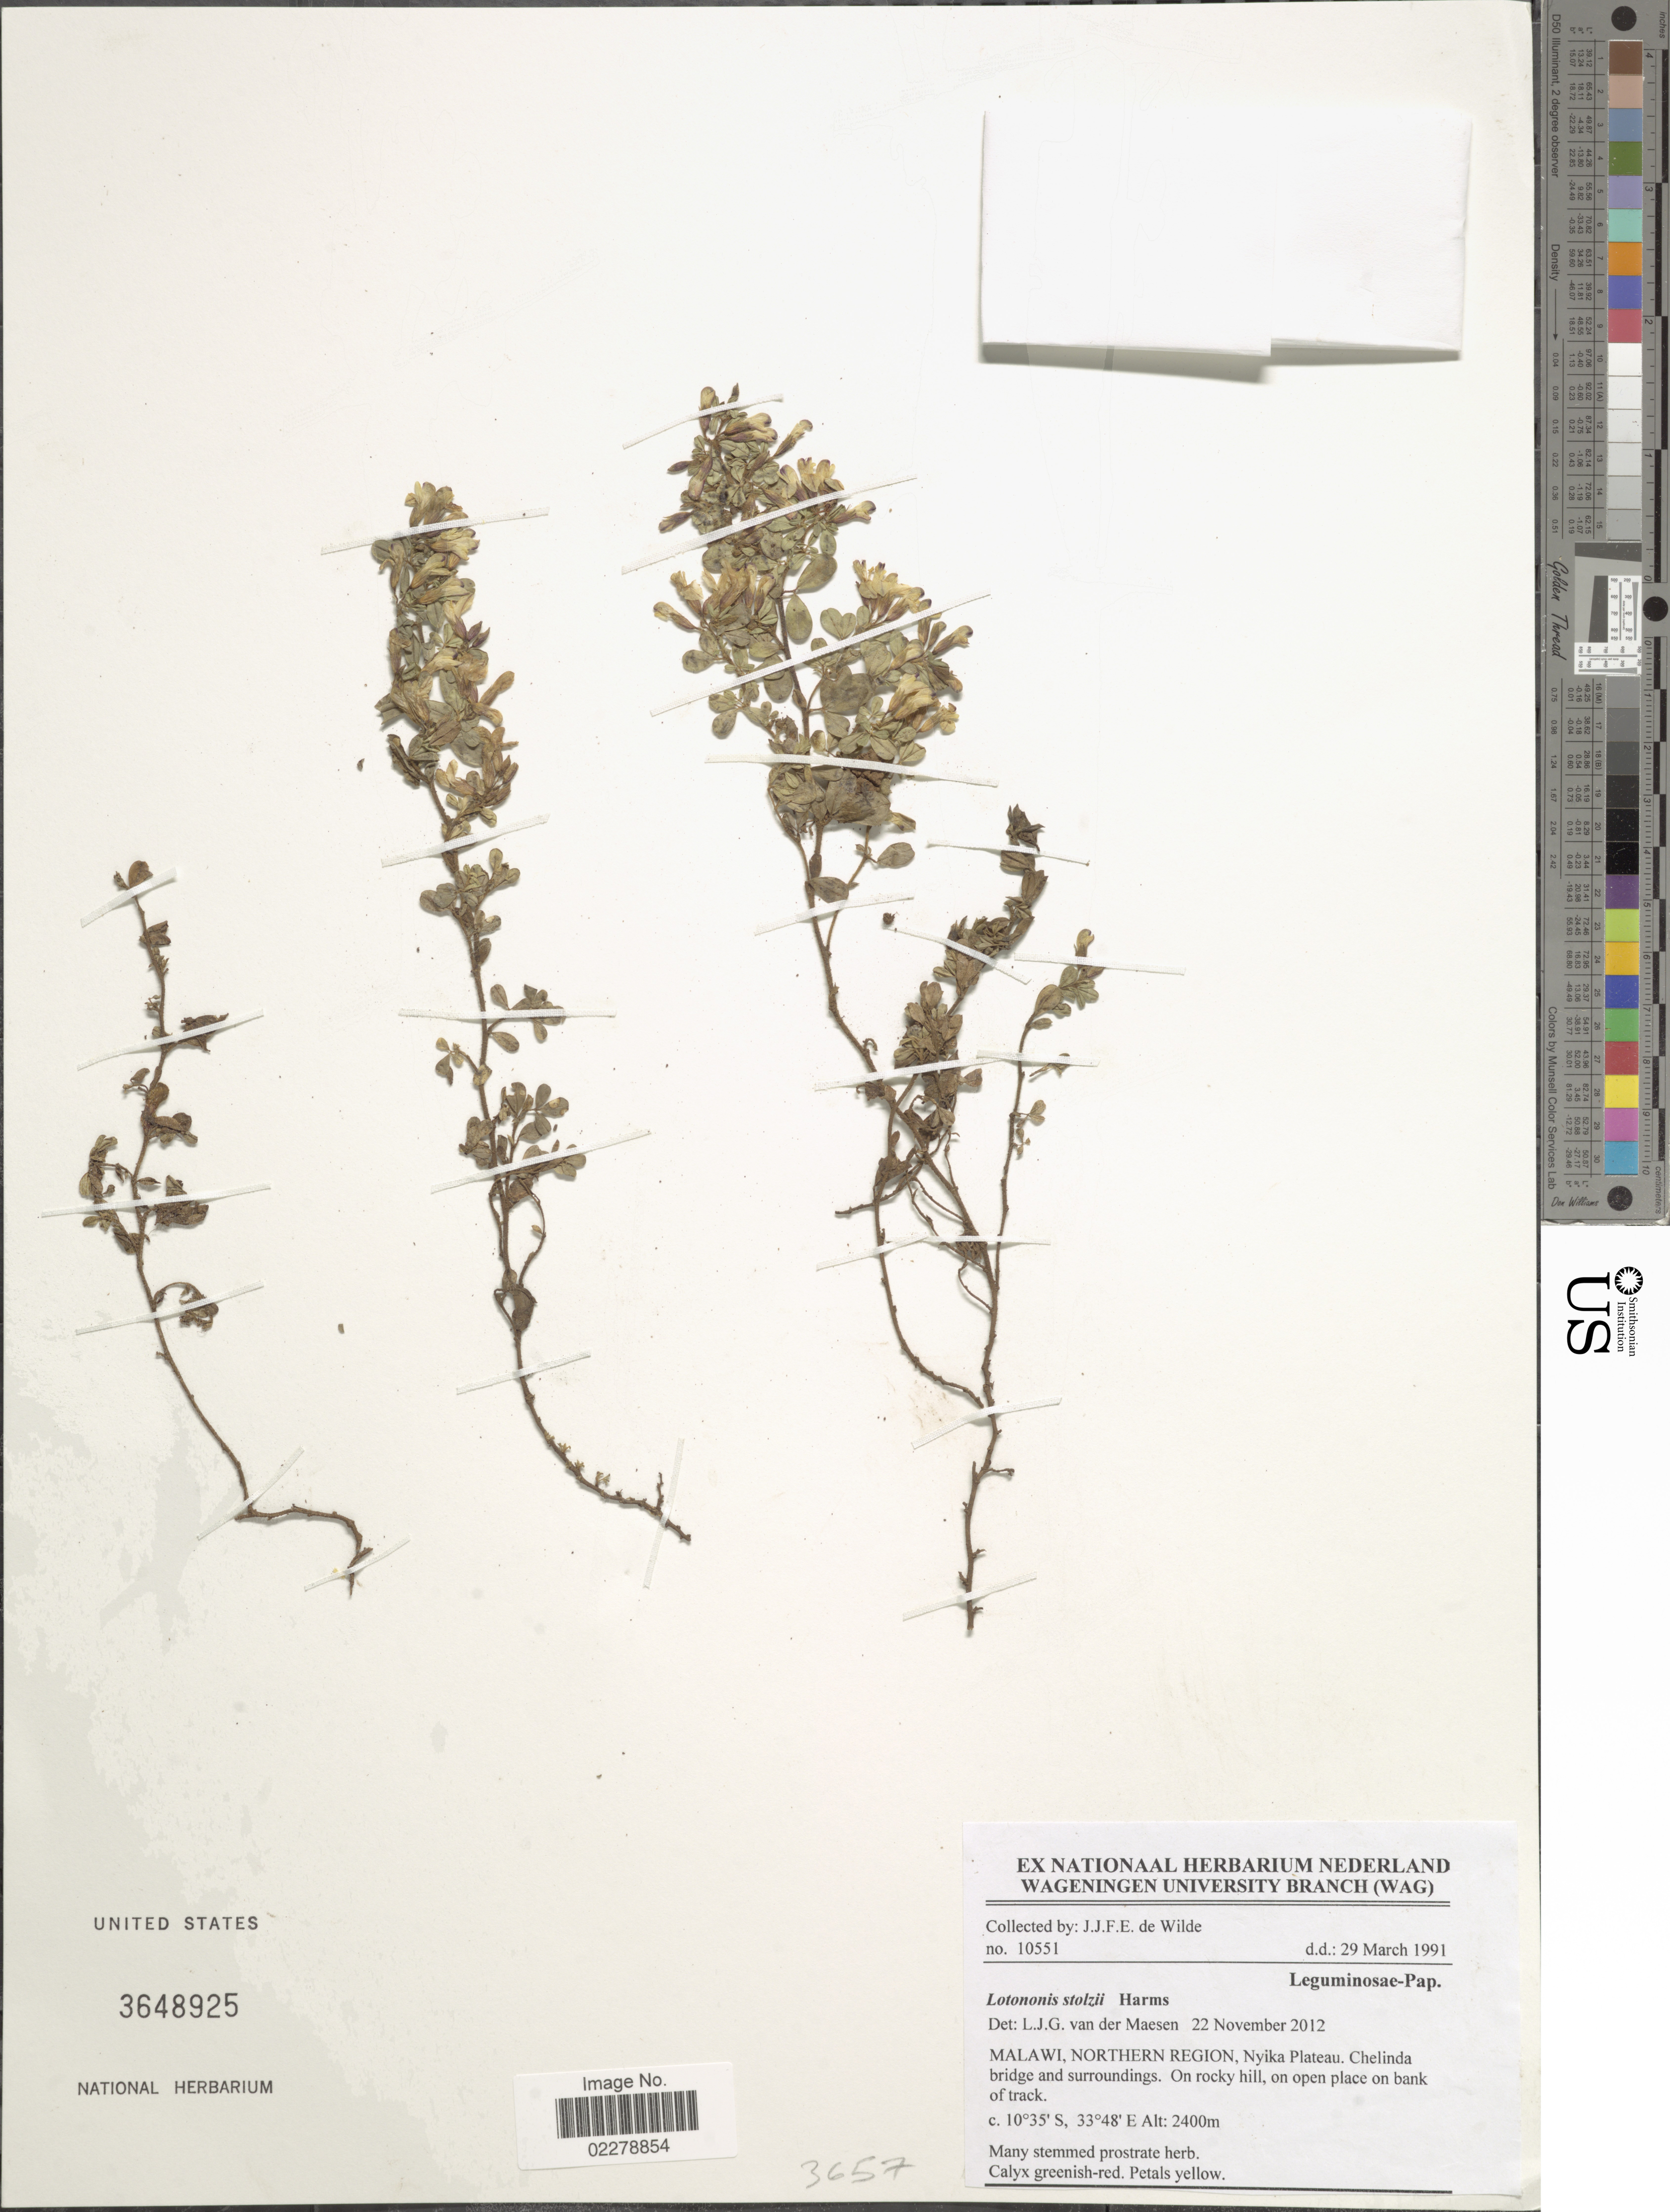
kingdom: Plantae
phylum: Tracheophyta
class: Magnoliopsida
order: Fabales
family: Fabaceae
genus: Lotononis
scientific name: Lotononis stolzii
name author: Harms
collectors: J.J. de Wilde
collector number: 10551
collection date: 1991-03-29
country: Malawi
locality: Northern Region, Nyika Plateau. Chelinda bridge and surroundings. On rocky hill, on open place on bank of track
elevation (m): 2400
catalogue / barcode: US 3648925